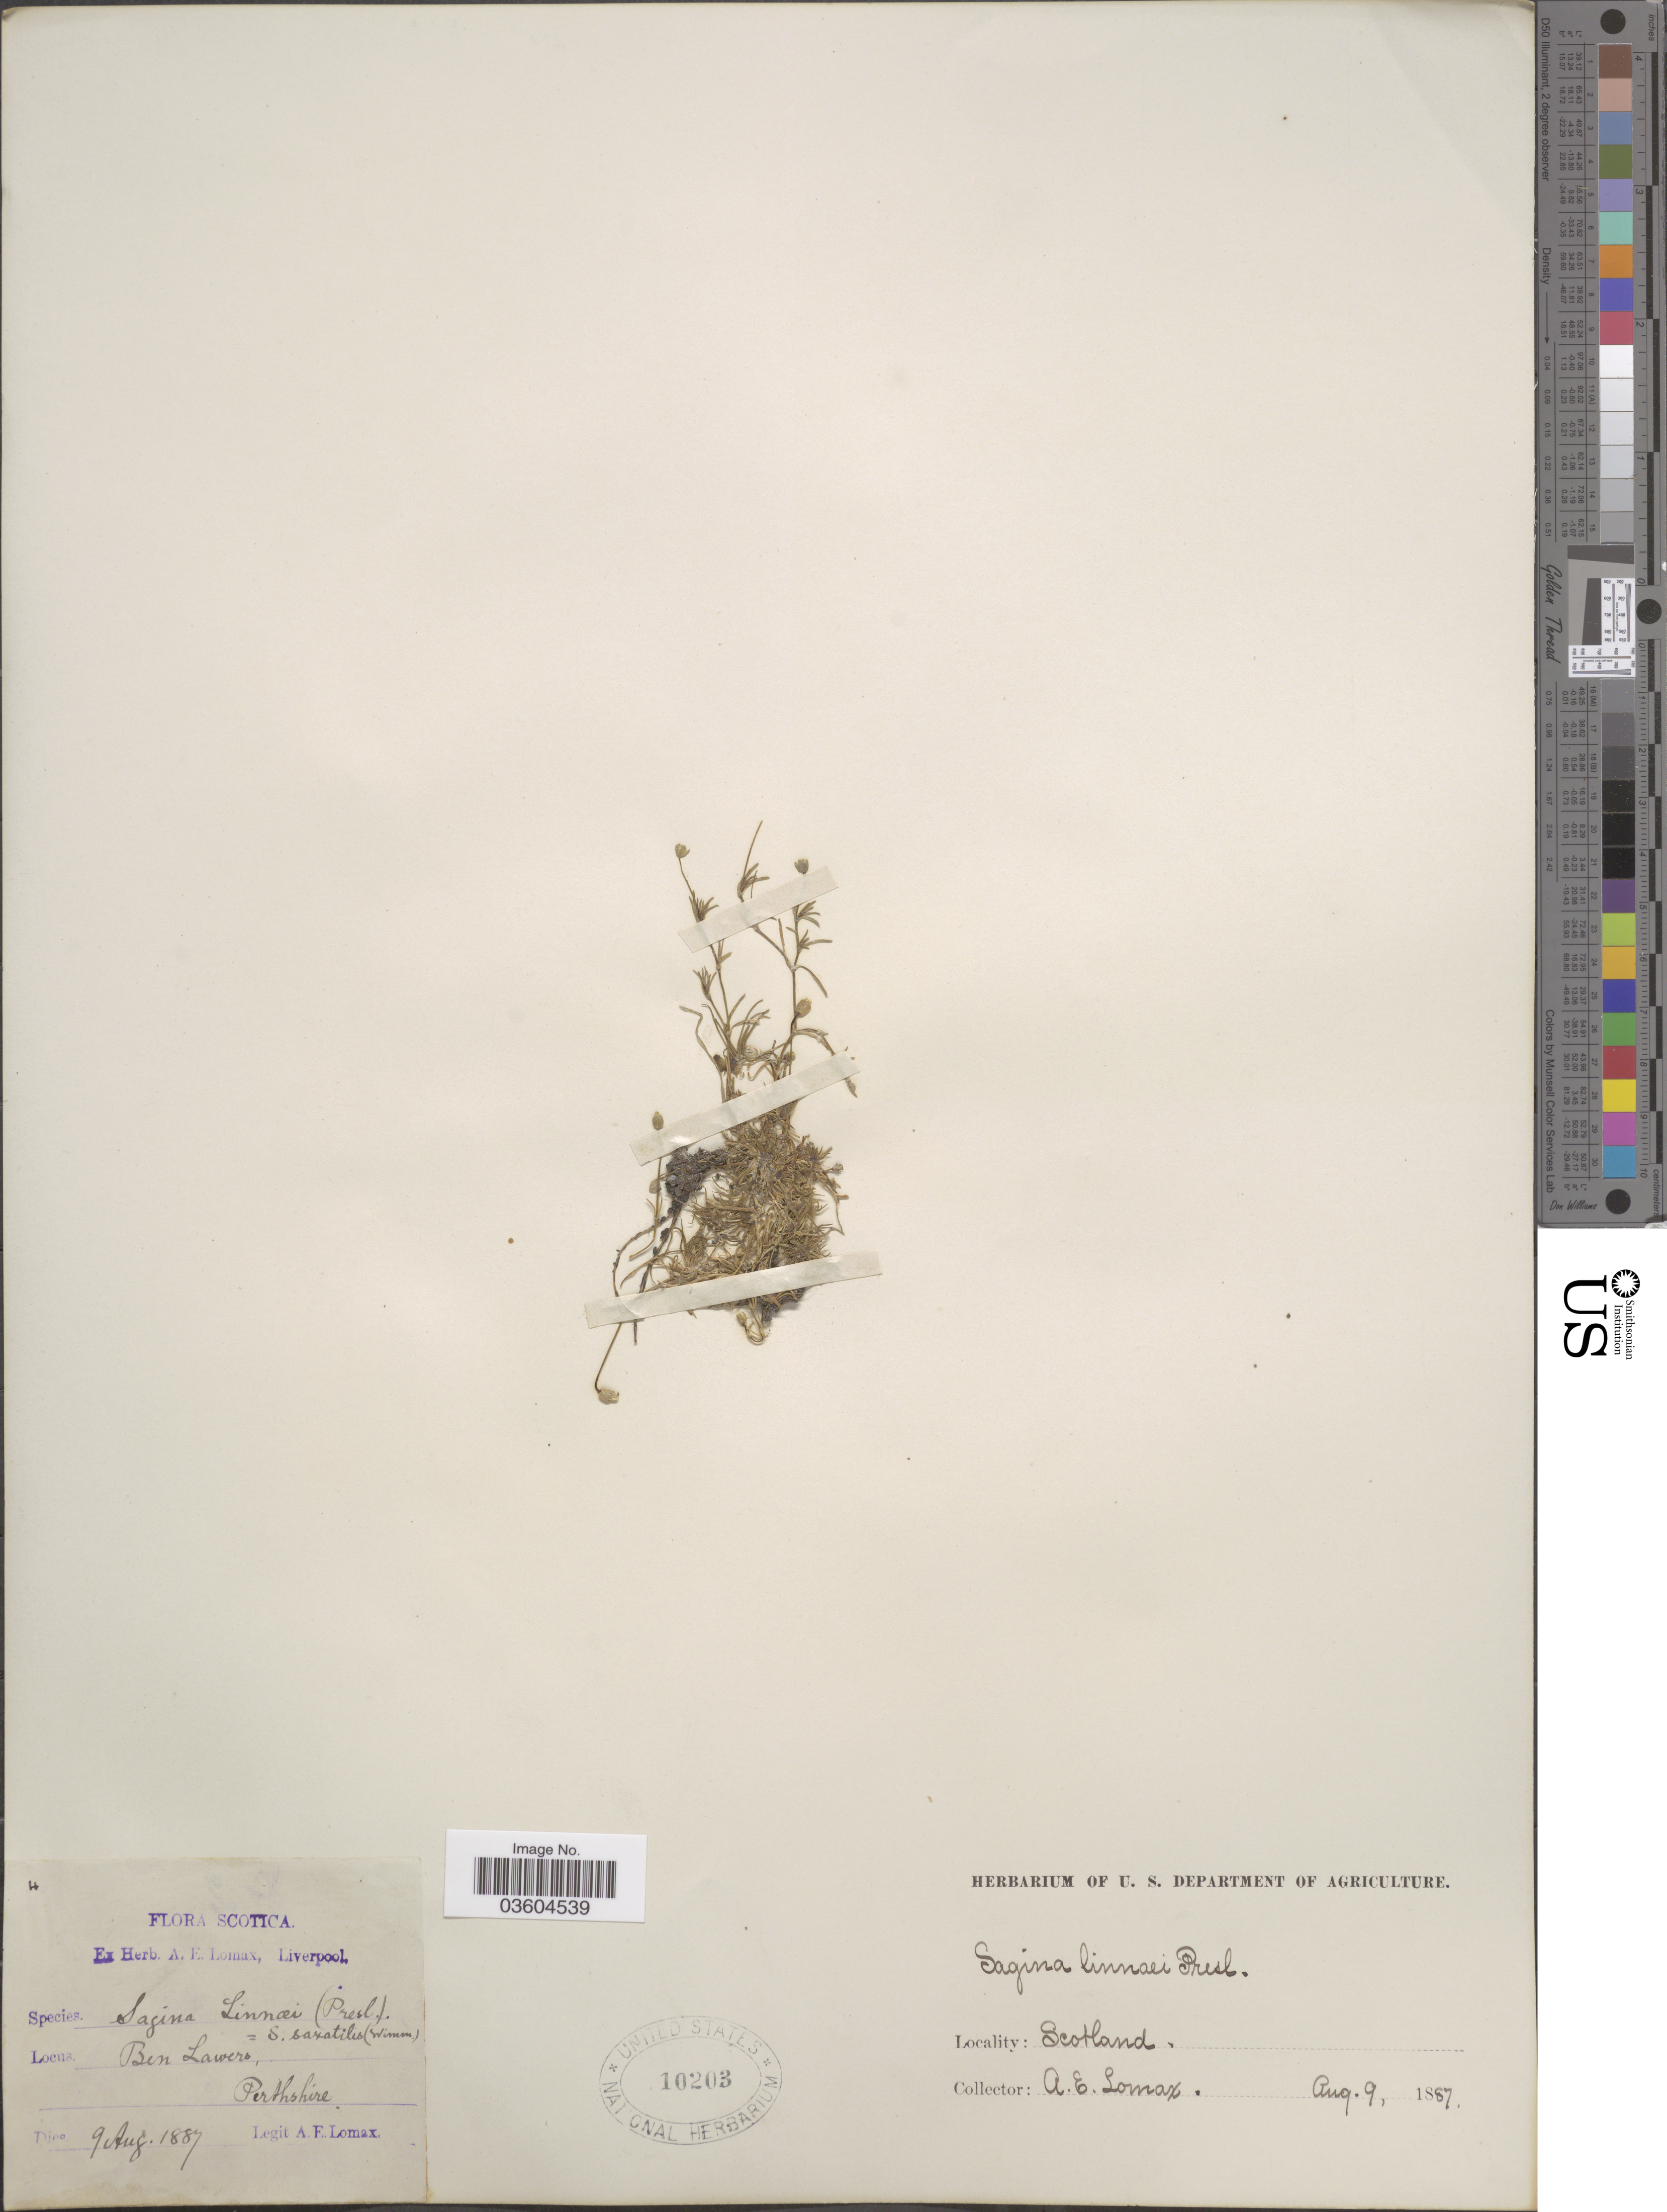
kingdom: Plantae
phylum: Tracheophyta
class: Magnoliopsida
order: Caryophyllales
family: Caryophyllaceae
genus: Sagina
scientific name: Sagina linnaei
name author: C. Presl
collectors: A. Lomax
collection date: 1887-08-09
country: United Kingdom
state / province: Scotland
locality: Scotica. Ben Lawers, Perthshire.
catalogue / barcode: US 10203